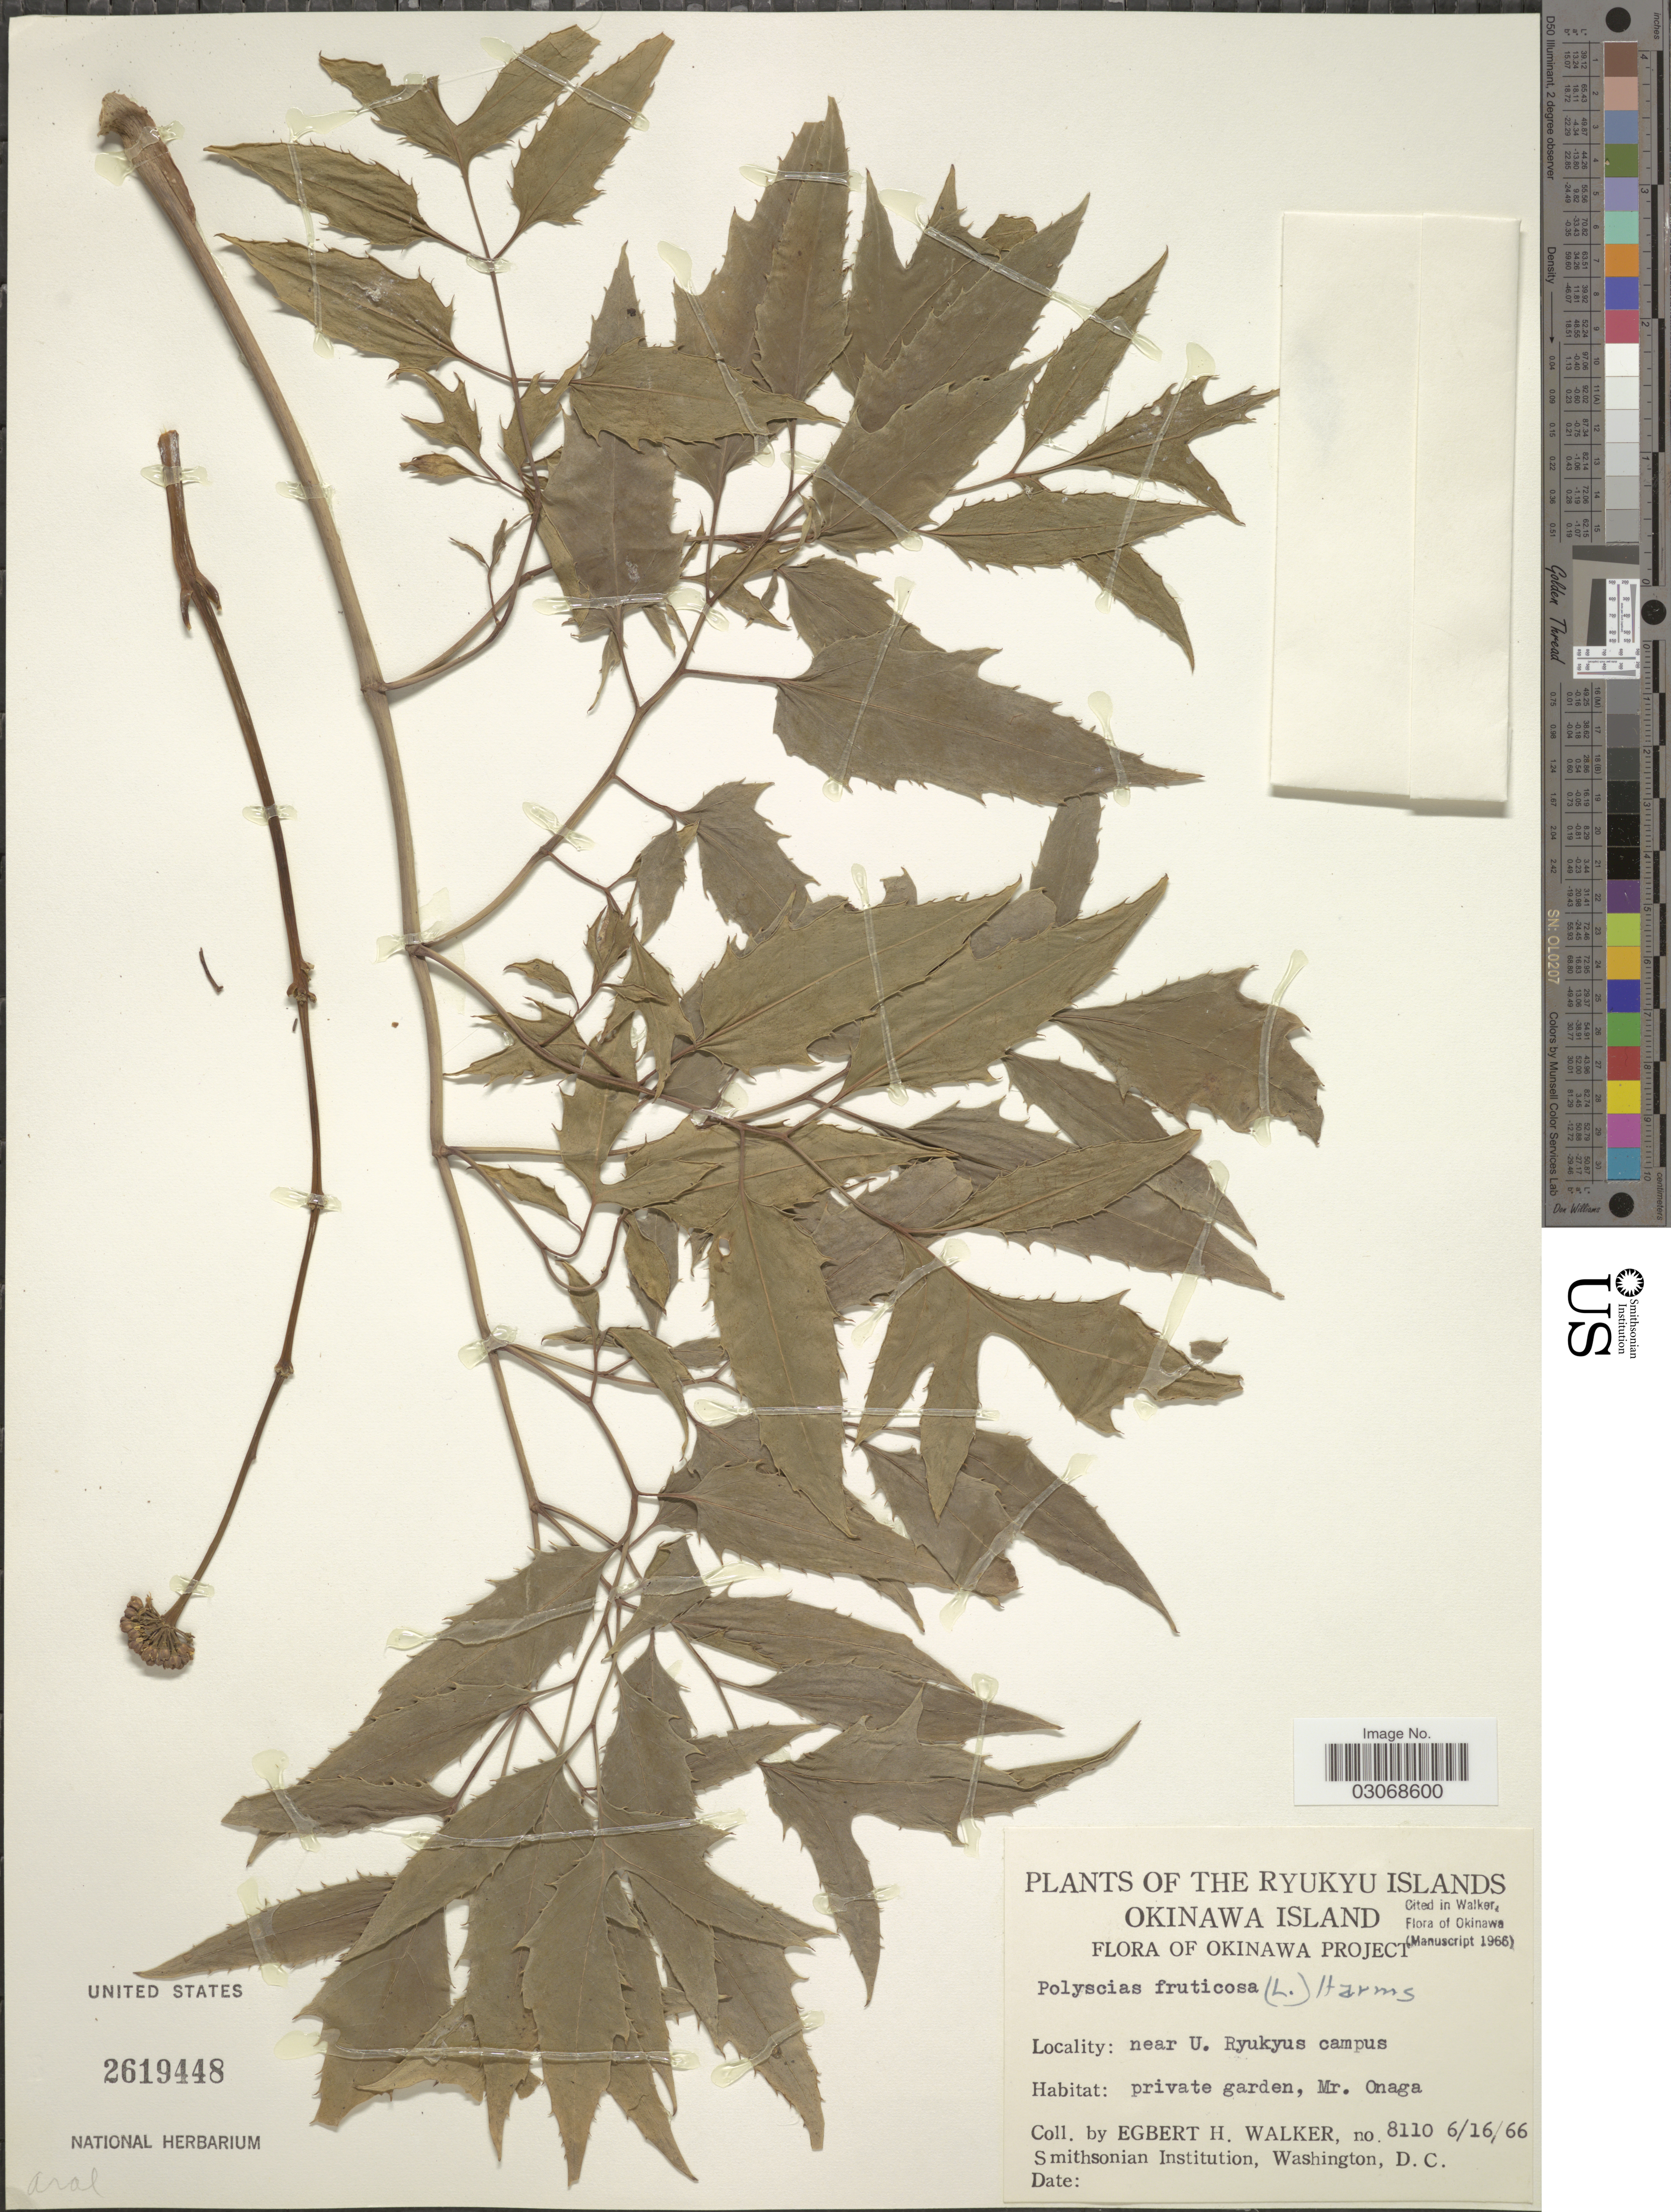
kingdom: Plantae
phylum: Tracheophyta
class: Magnoliopsida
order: Apiales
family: Araliaceae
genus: Polyscias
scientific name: Polyscias fruticosa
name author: (L.) Harms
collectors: E. H. Walker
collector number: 8110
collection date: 1966-06-16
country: Japan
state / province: Okinawa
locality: The Ryukyu Islands, Okinawa Island, near U. Ryukyus campus, private garden, Mr. Onaga.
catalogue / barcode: US 2619448